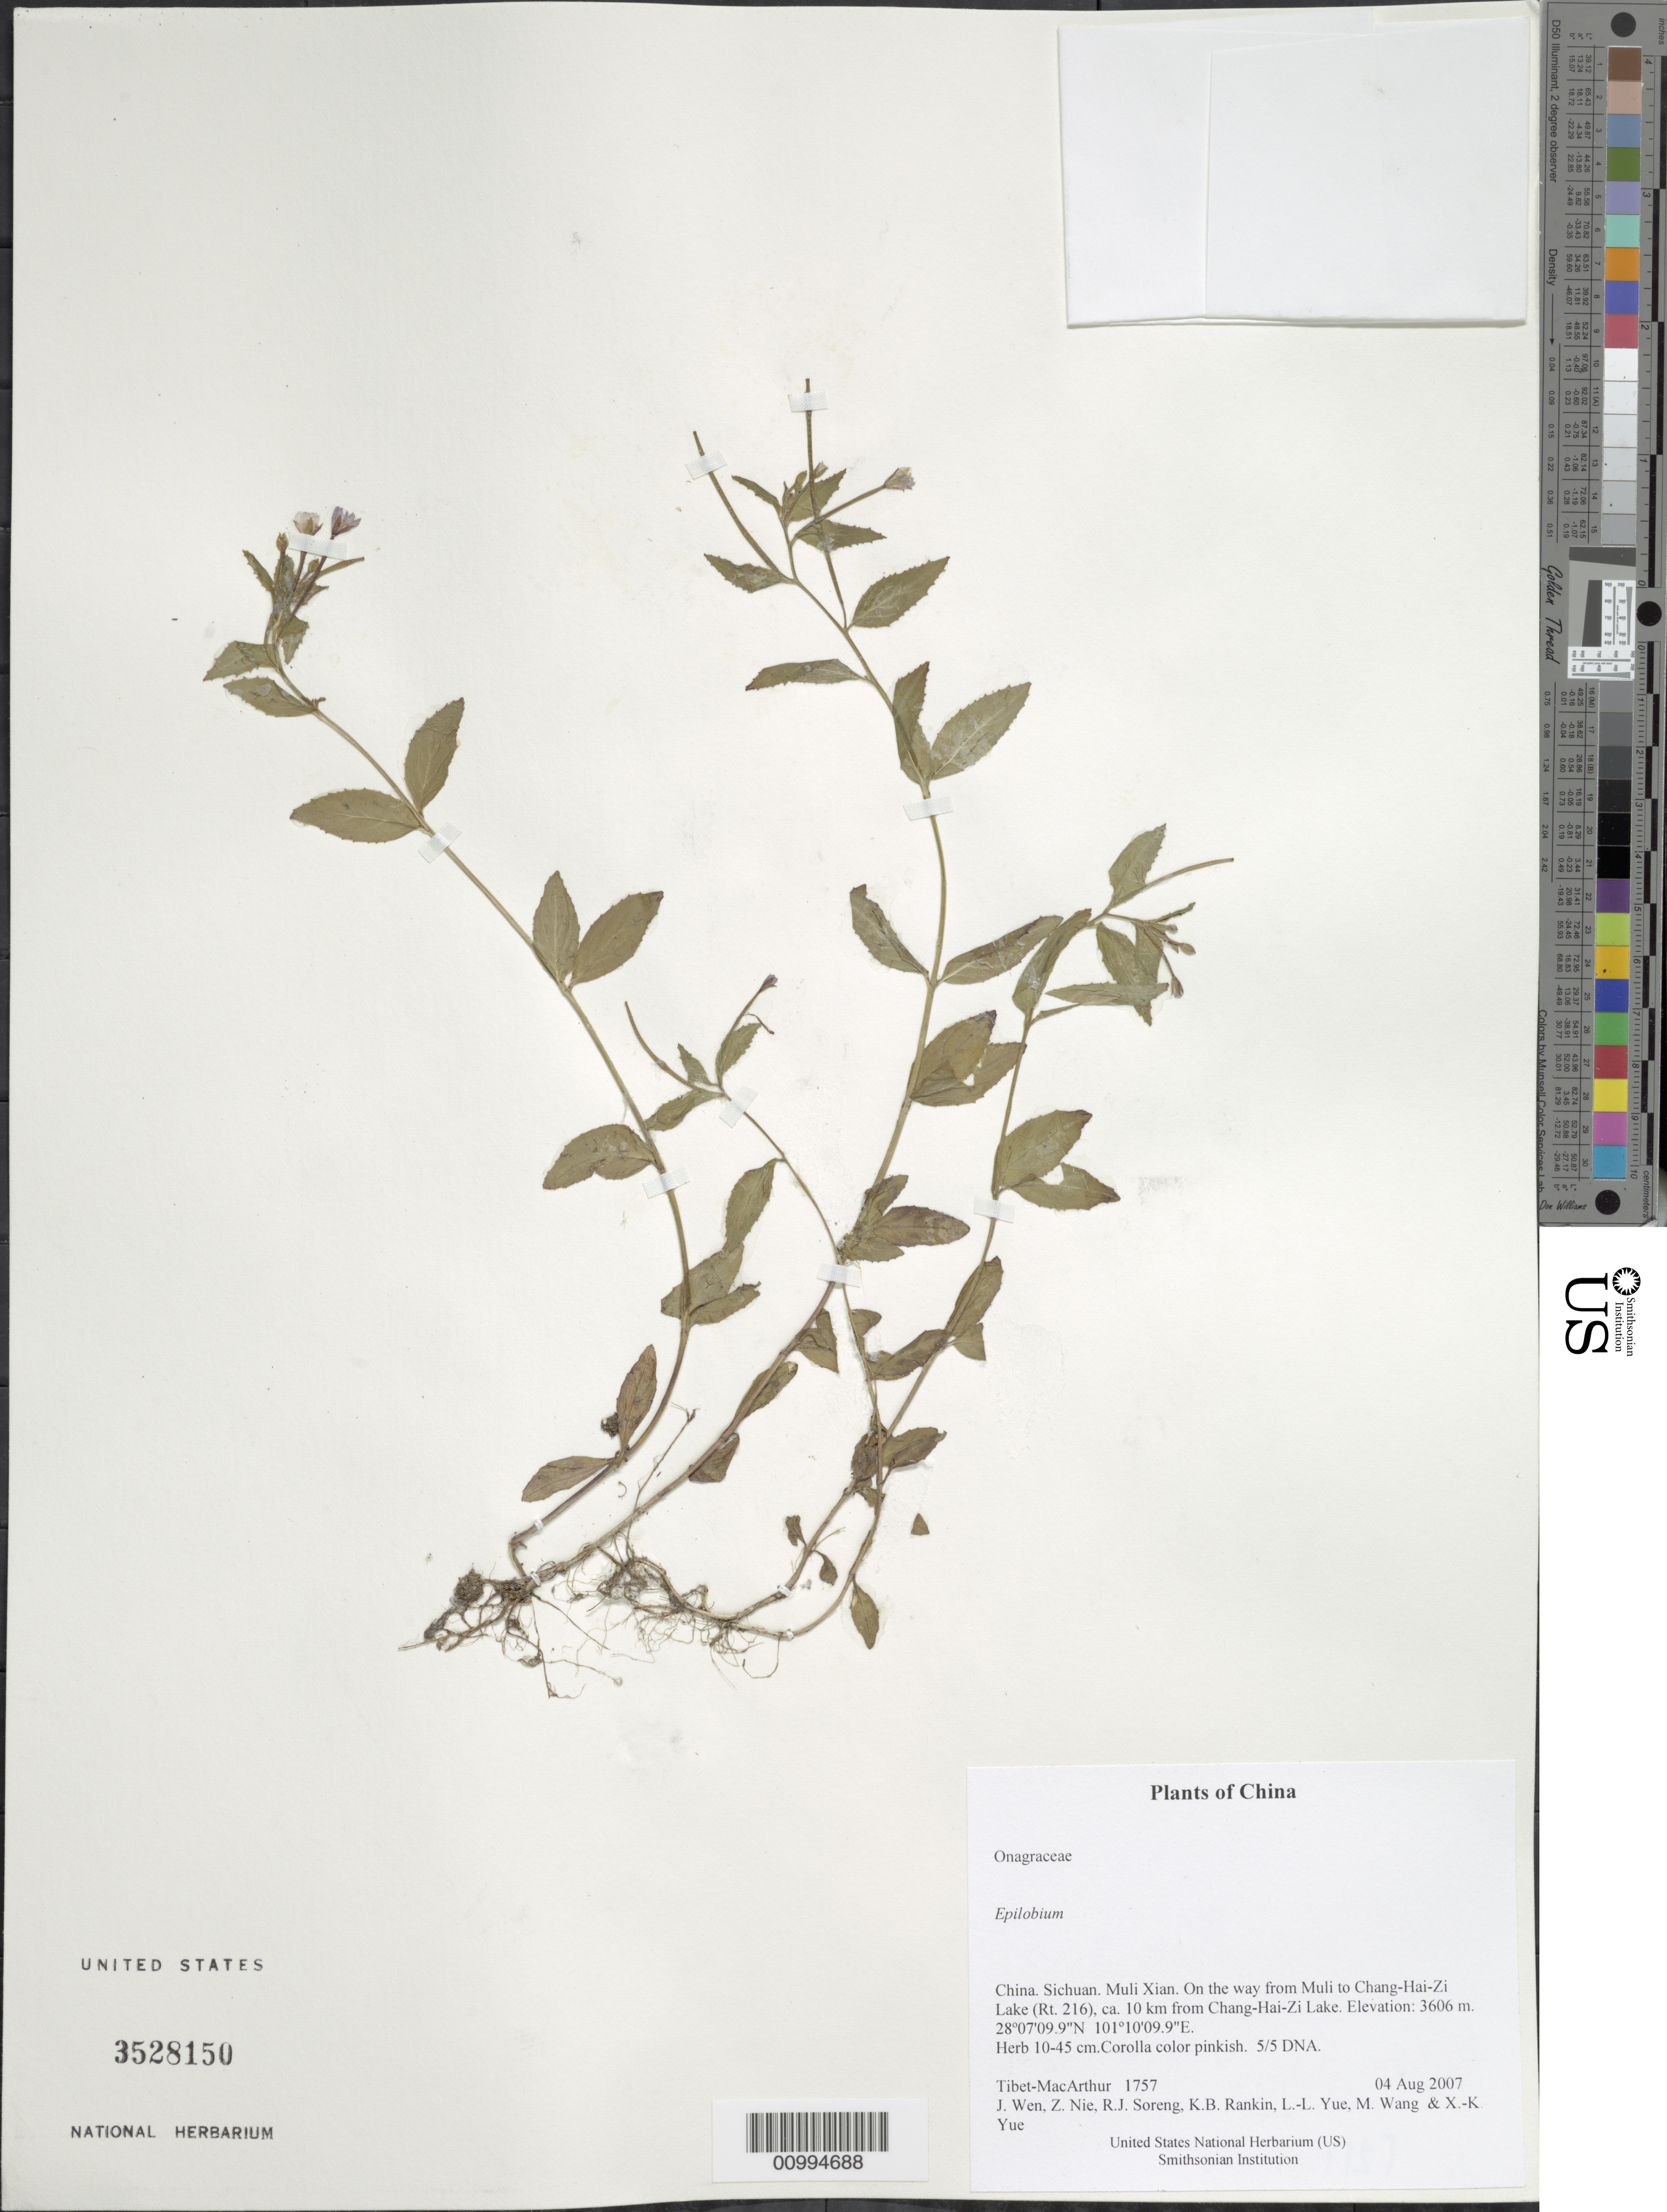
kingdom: Plantae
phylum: Tracheophyta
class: Magnoliopsida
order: Myrtales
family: Onagraceae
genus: Epilobium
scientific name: Epilobium sp.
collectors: Tibet-MacArthur, J. Wen, Z. Nie, R. J. Soreng, K. Rankin, L. Yue, M. Wang & X. Yue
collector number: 1757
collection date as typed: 04 Aug 2007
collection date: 2007-08-04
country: China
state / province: Sichuan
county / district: Muli Xian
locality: On the way from Muli to Chang-Hai-Zi Lake (Rt. 216), ca. 10 km from Chang-Hai-Zi Lake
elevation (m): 3606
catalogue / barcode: US 3528150